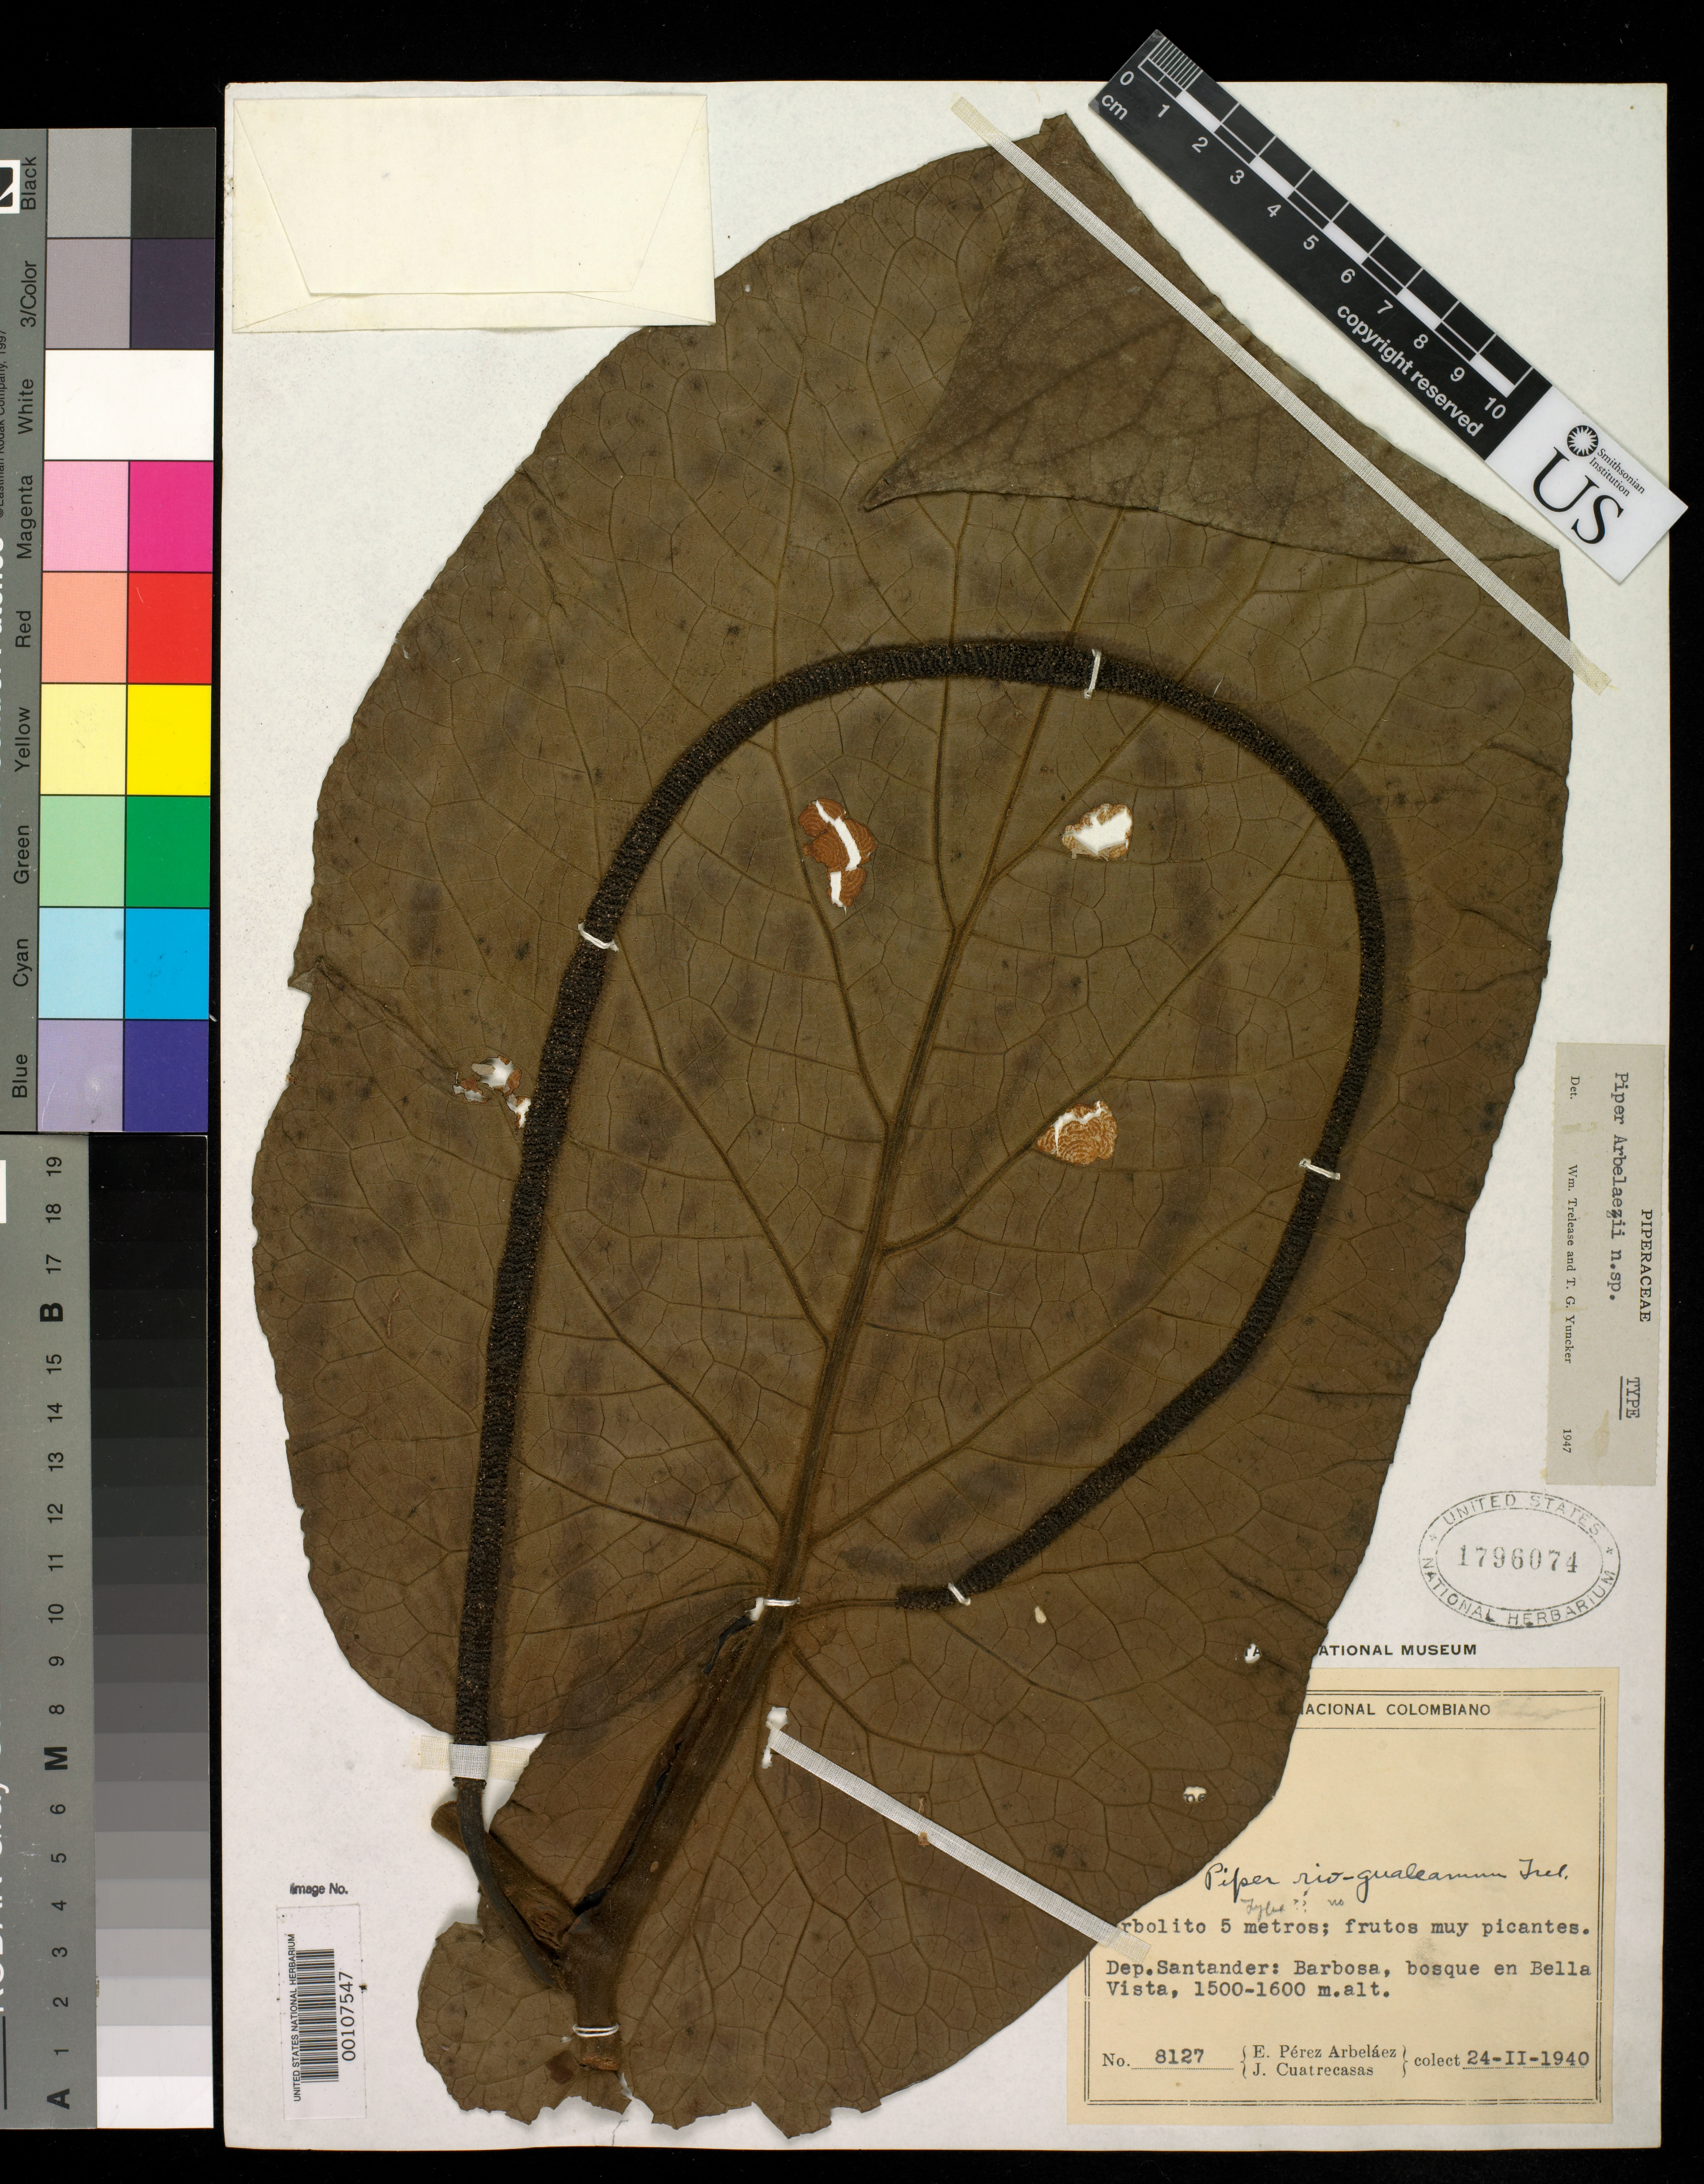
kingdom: Plantae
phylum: Tracheophyta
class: Magnoliopsida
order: Piperales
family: Piperaceae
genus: Piper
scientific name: Piper arbelaezii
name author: Trel. & Yunck.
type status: Holotype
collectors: E. Pérez Arbeláez & J. Cuatrecasas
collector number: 8127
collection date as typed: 24 Feb 1940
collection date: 1940-02-24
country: Colombia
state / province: Santander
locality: Barbosa.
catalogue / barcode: US 1796074